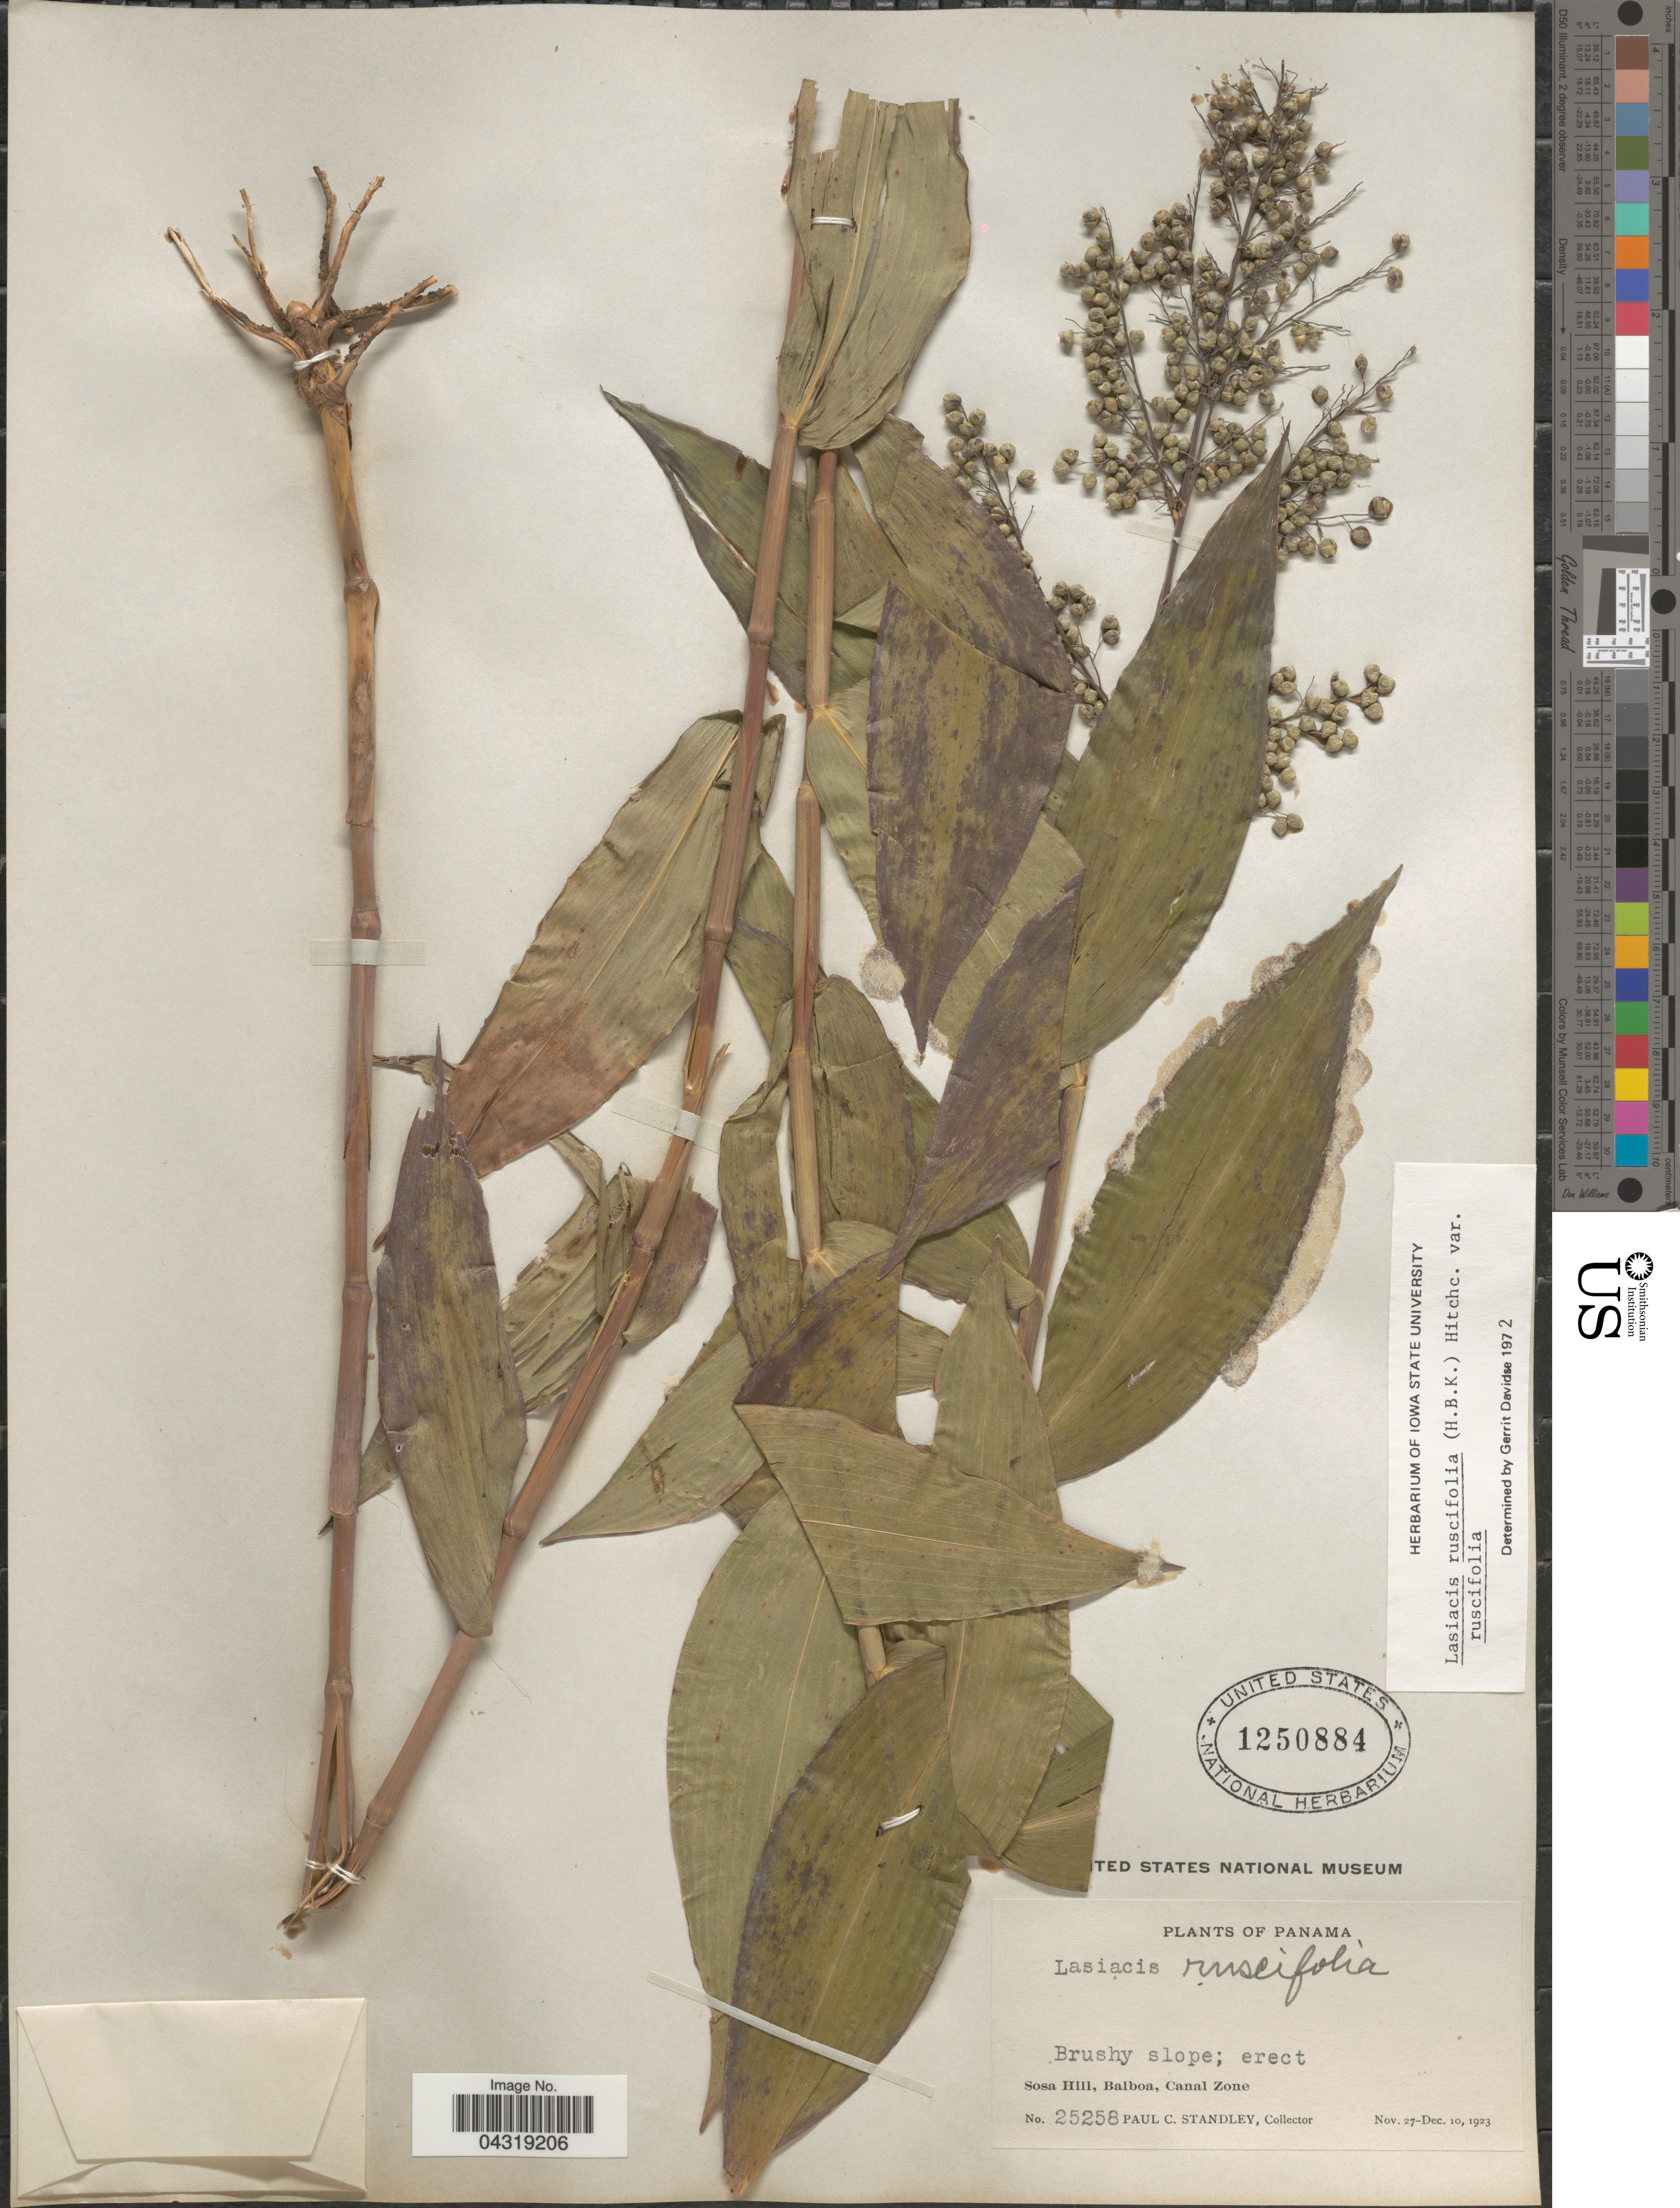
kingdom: Plantae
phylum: Tracheophyta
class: Liliopsida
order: Poales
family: Poaceae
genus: Lasiacis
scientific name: Lasiacis ruscifolia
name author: (Kunth) Hitchc.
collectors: P. C. Standley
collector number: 25258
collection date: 1923-11-27/1923-12-10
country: Panama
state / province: Colón / Panamá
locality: Sosa Hill, Balboa, Canal Zone.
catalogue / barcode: US 1250884